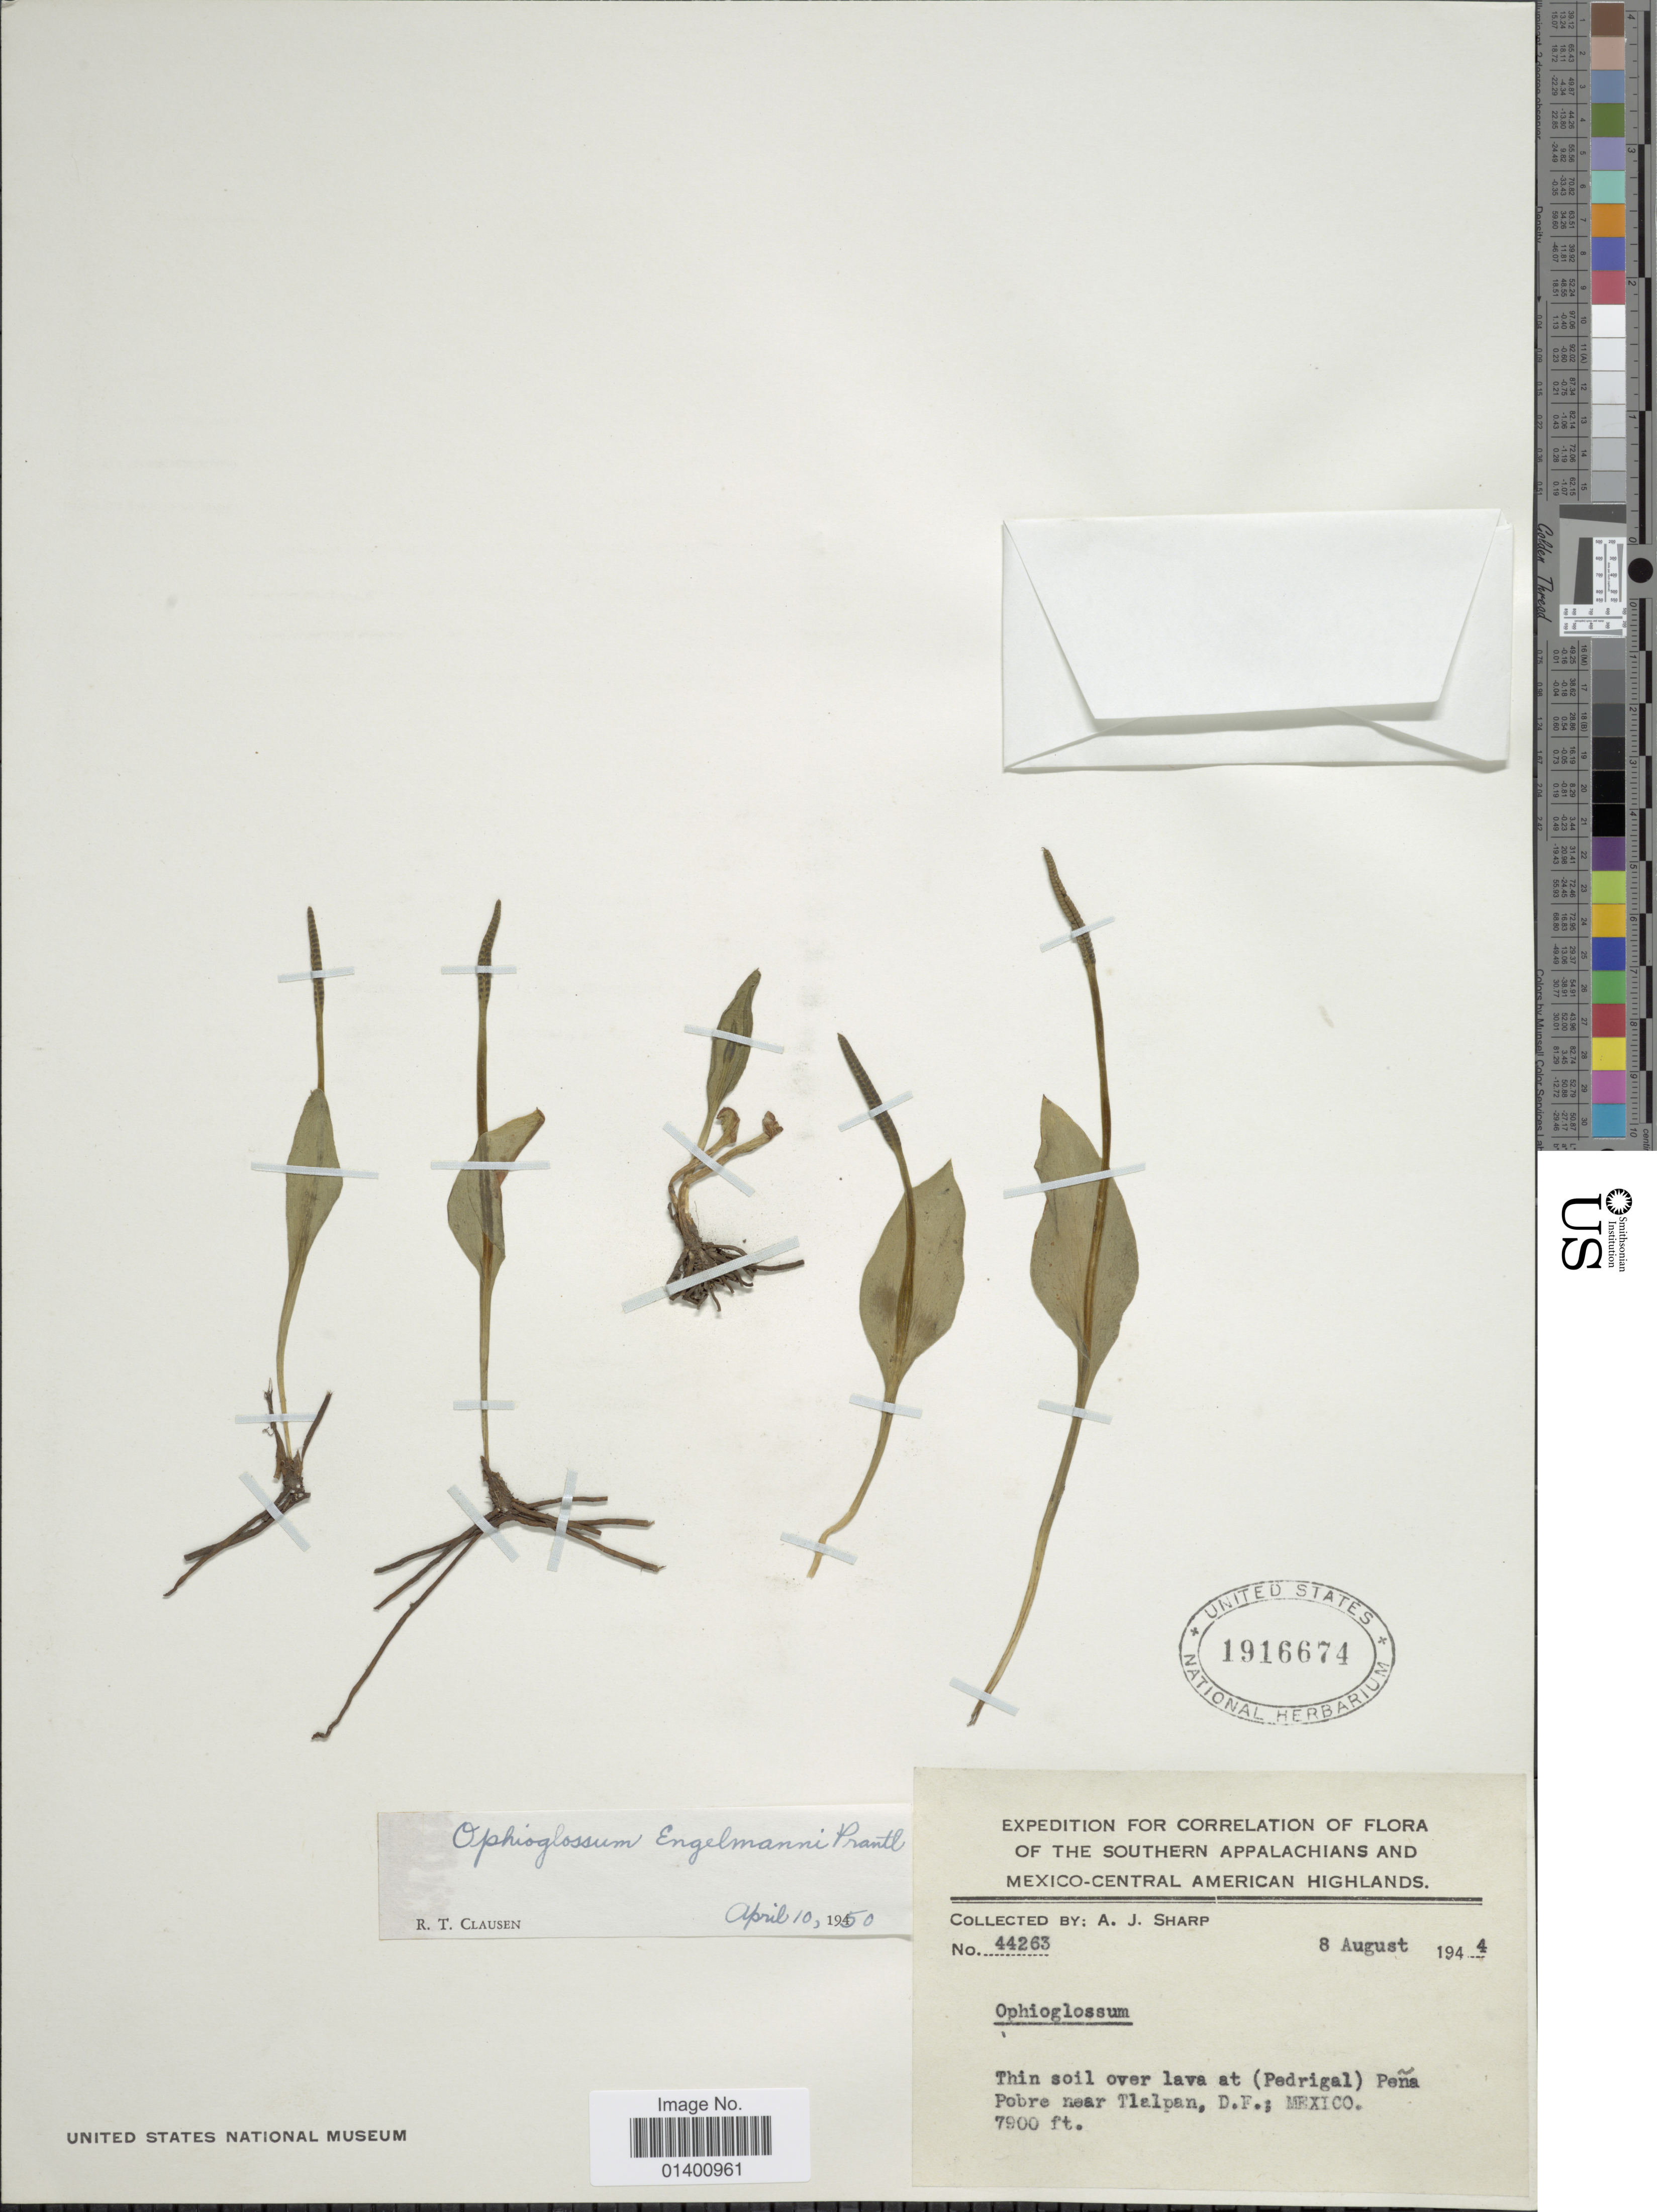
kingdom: Plantae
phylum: Tracheophyta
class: Polypodiopsida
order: Ophioglossales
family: Ophioglossaceae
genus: Ophioglossum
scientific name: Ophioglossum engelmannii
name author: Prantl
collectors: A. J. Sharp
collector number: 44263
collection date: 1944-08-08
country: Mexico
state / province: Distrito Federal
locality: Southern Appalachians and Mexico-Central American Highlands, thi soil over lava at (Pedrigal) Peña Pobre near Tlalpan, D.F.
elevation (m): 2408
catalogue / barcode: US 1916674